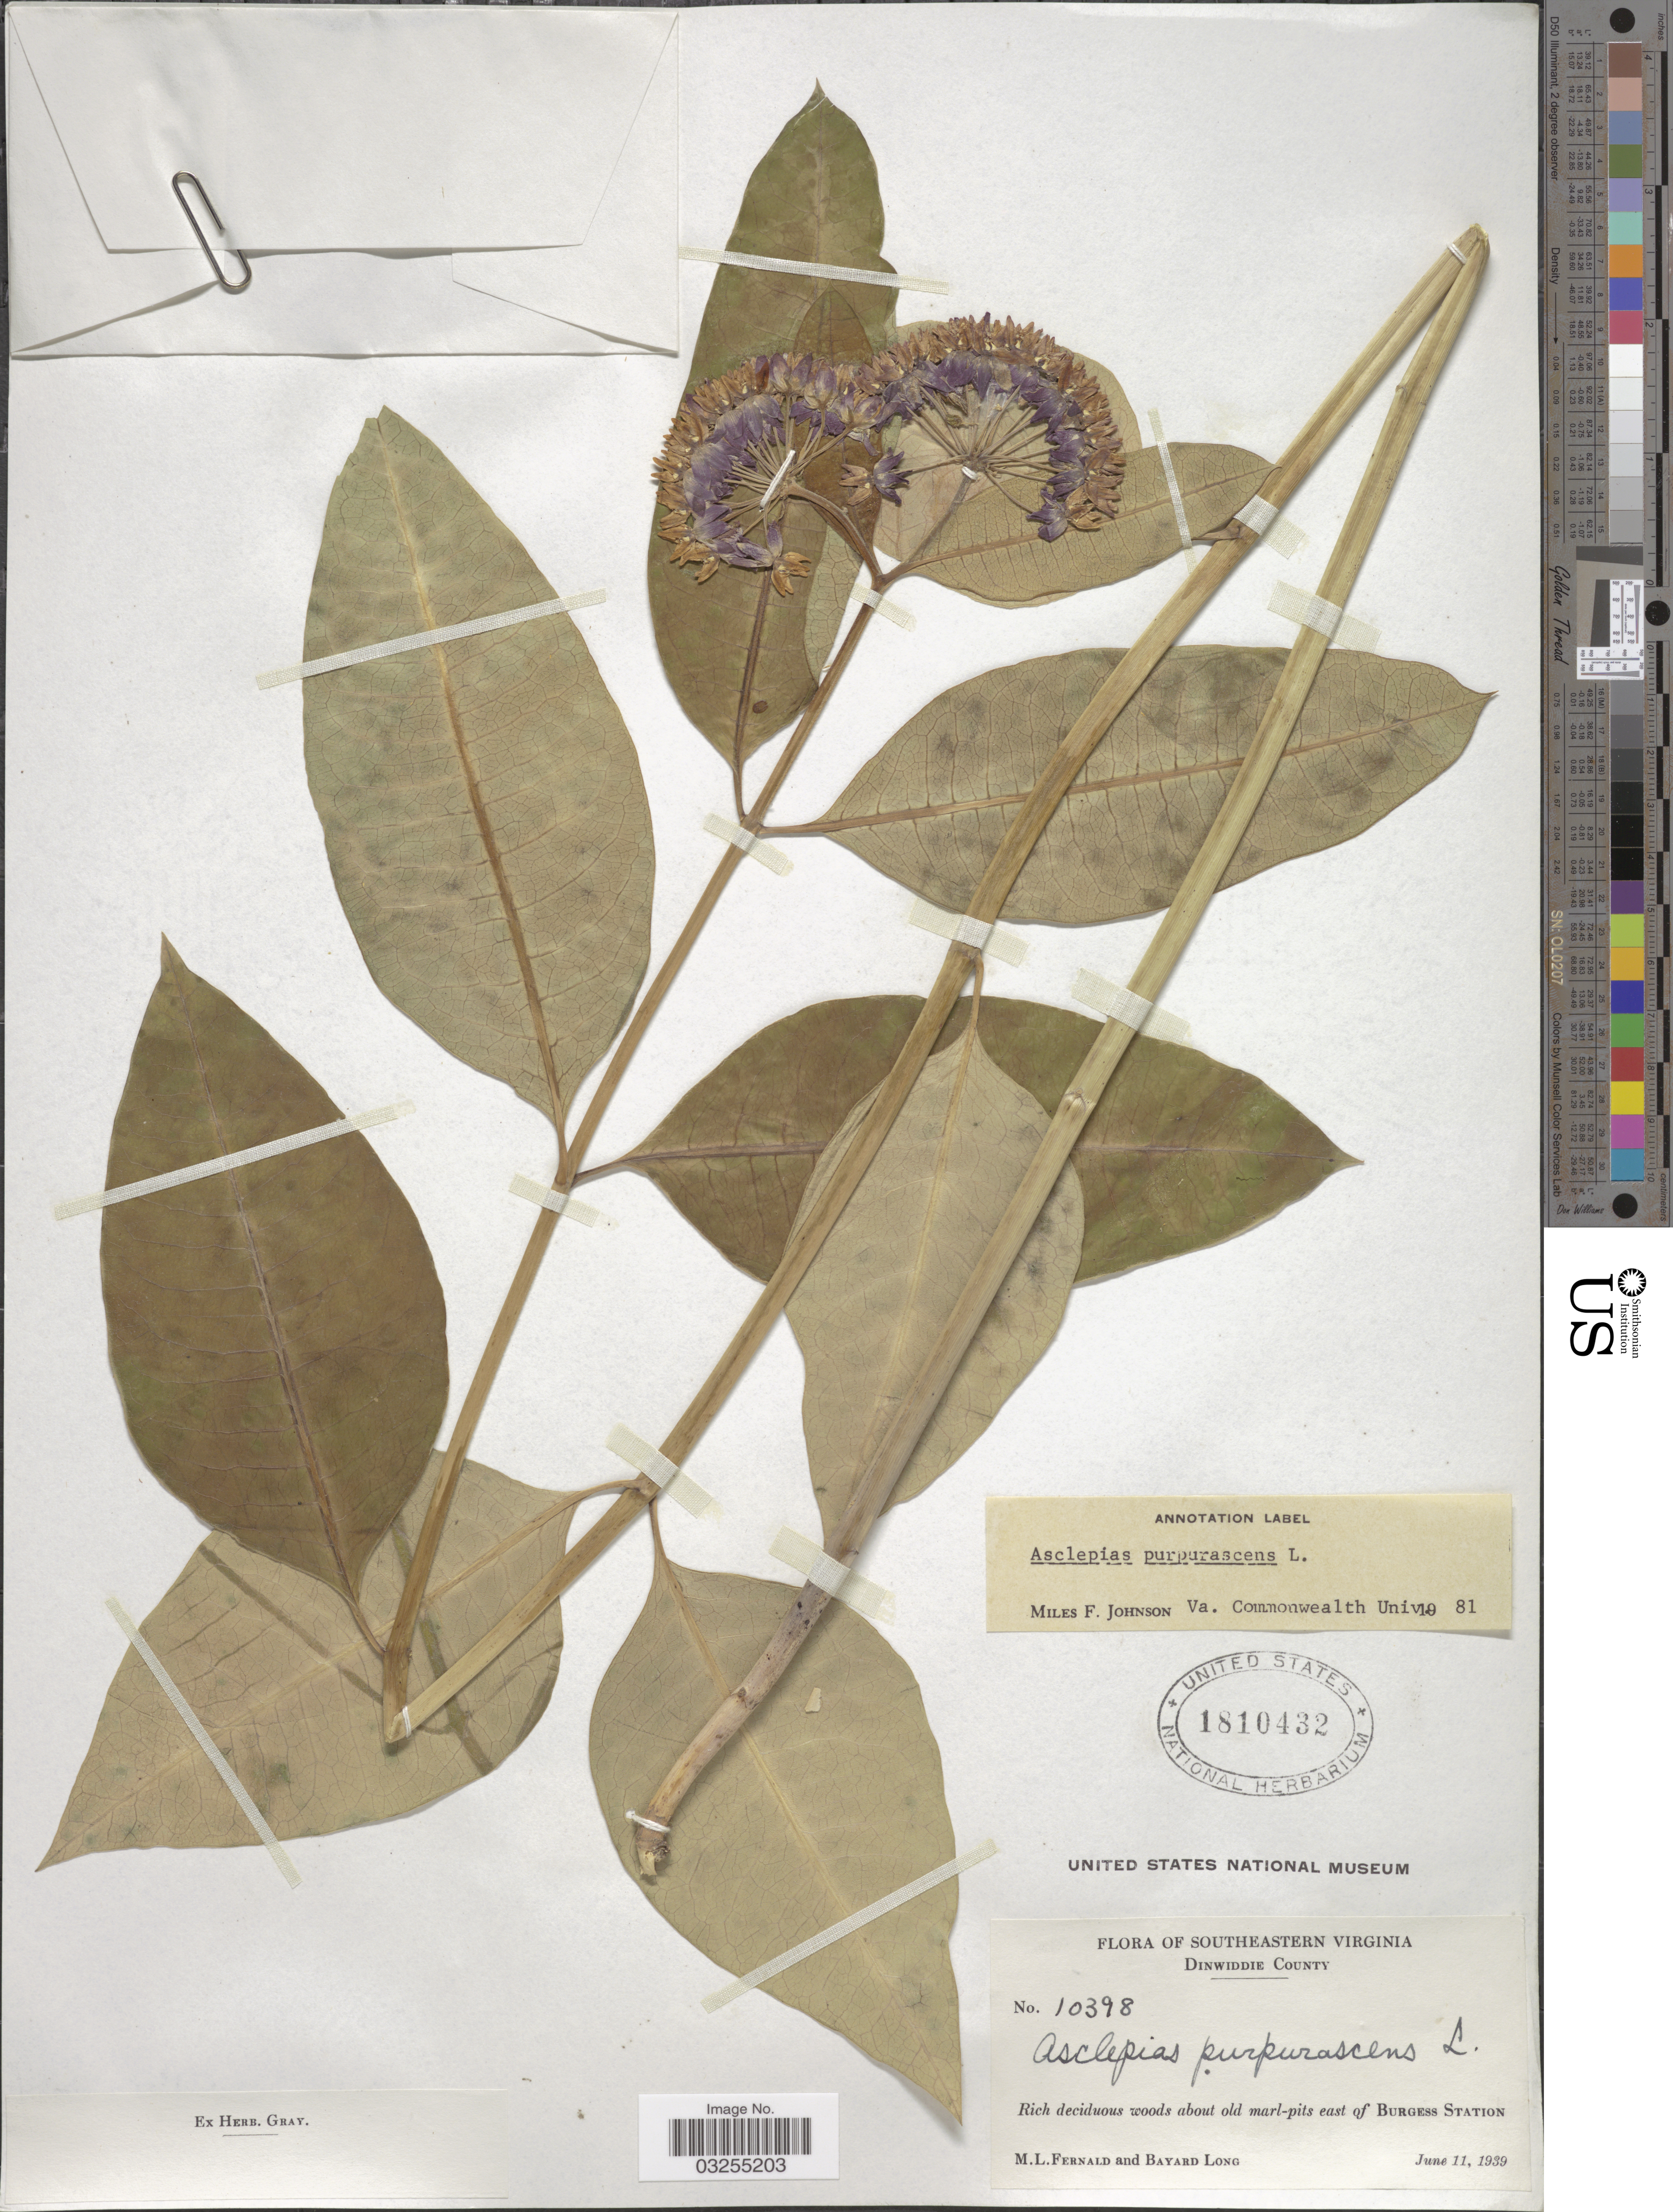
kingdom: Plantae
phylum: Tracheophyta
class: Magnoliopsida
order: Gentianales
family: Apocynaceae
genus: Asclepias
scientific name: Asclepias purpurascens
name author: L.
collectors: M. L. Fernald & B. Long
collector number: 10398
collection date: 1939-06-11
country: United States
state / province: Virginia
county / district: Dinwiddie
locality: Southeastern Virginia. Dinwiddie County. Rich deciduous woods about old marl-pits east of Burgess Station.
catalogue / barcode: US 1810432